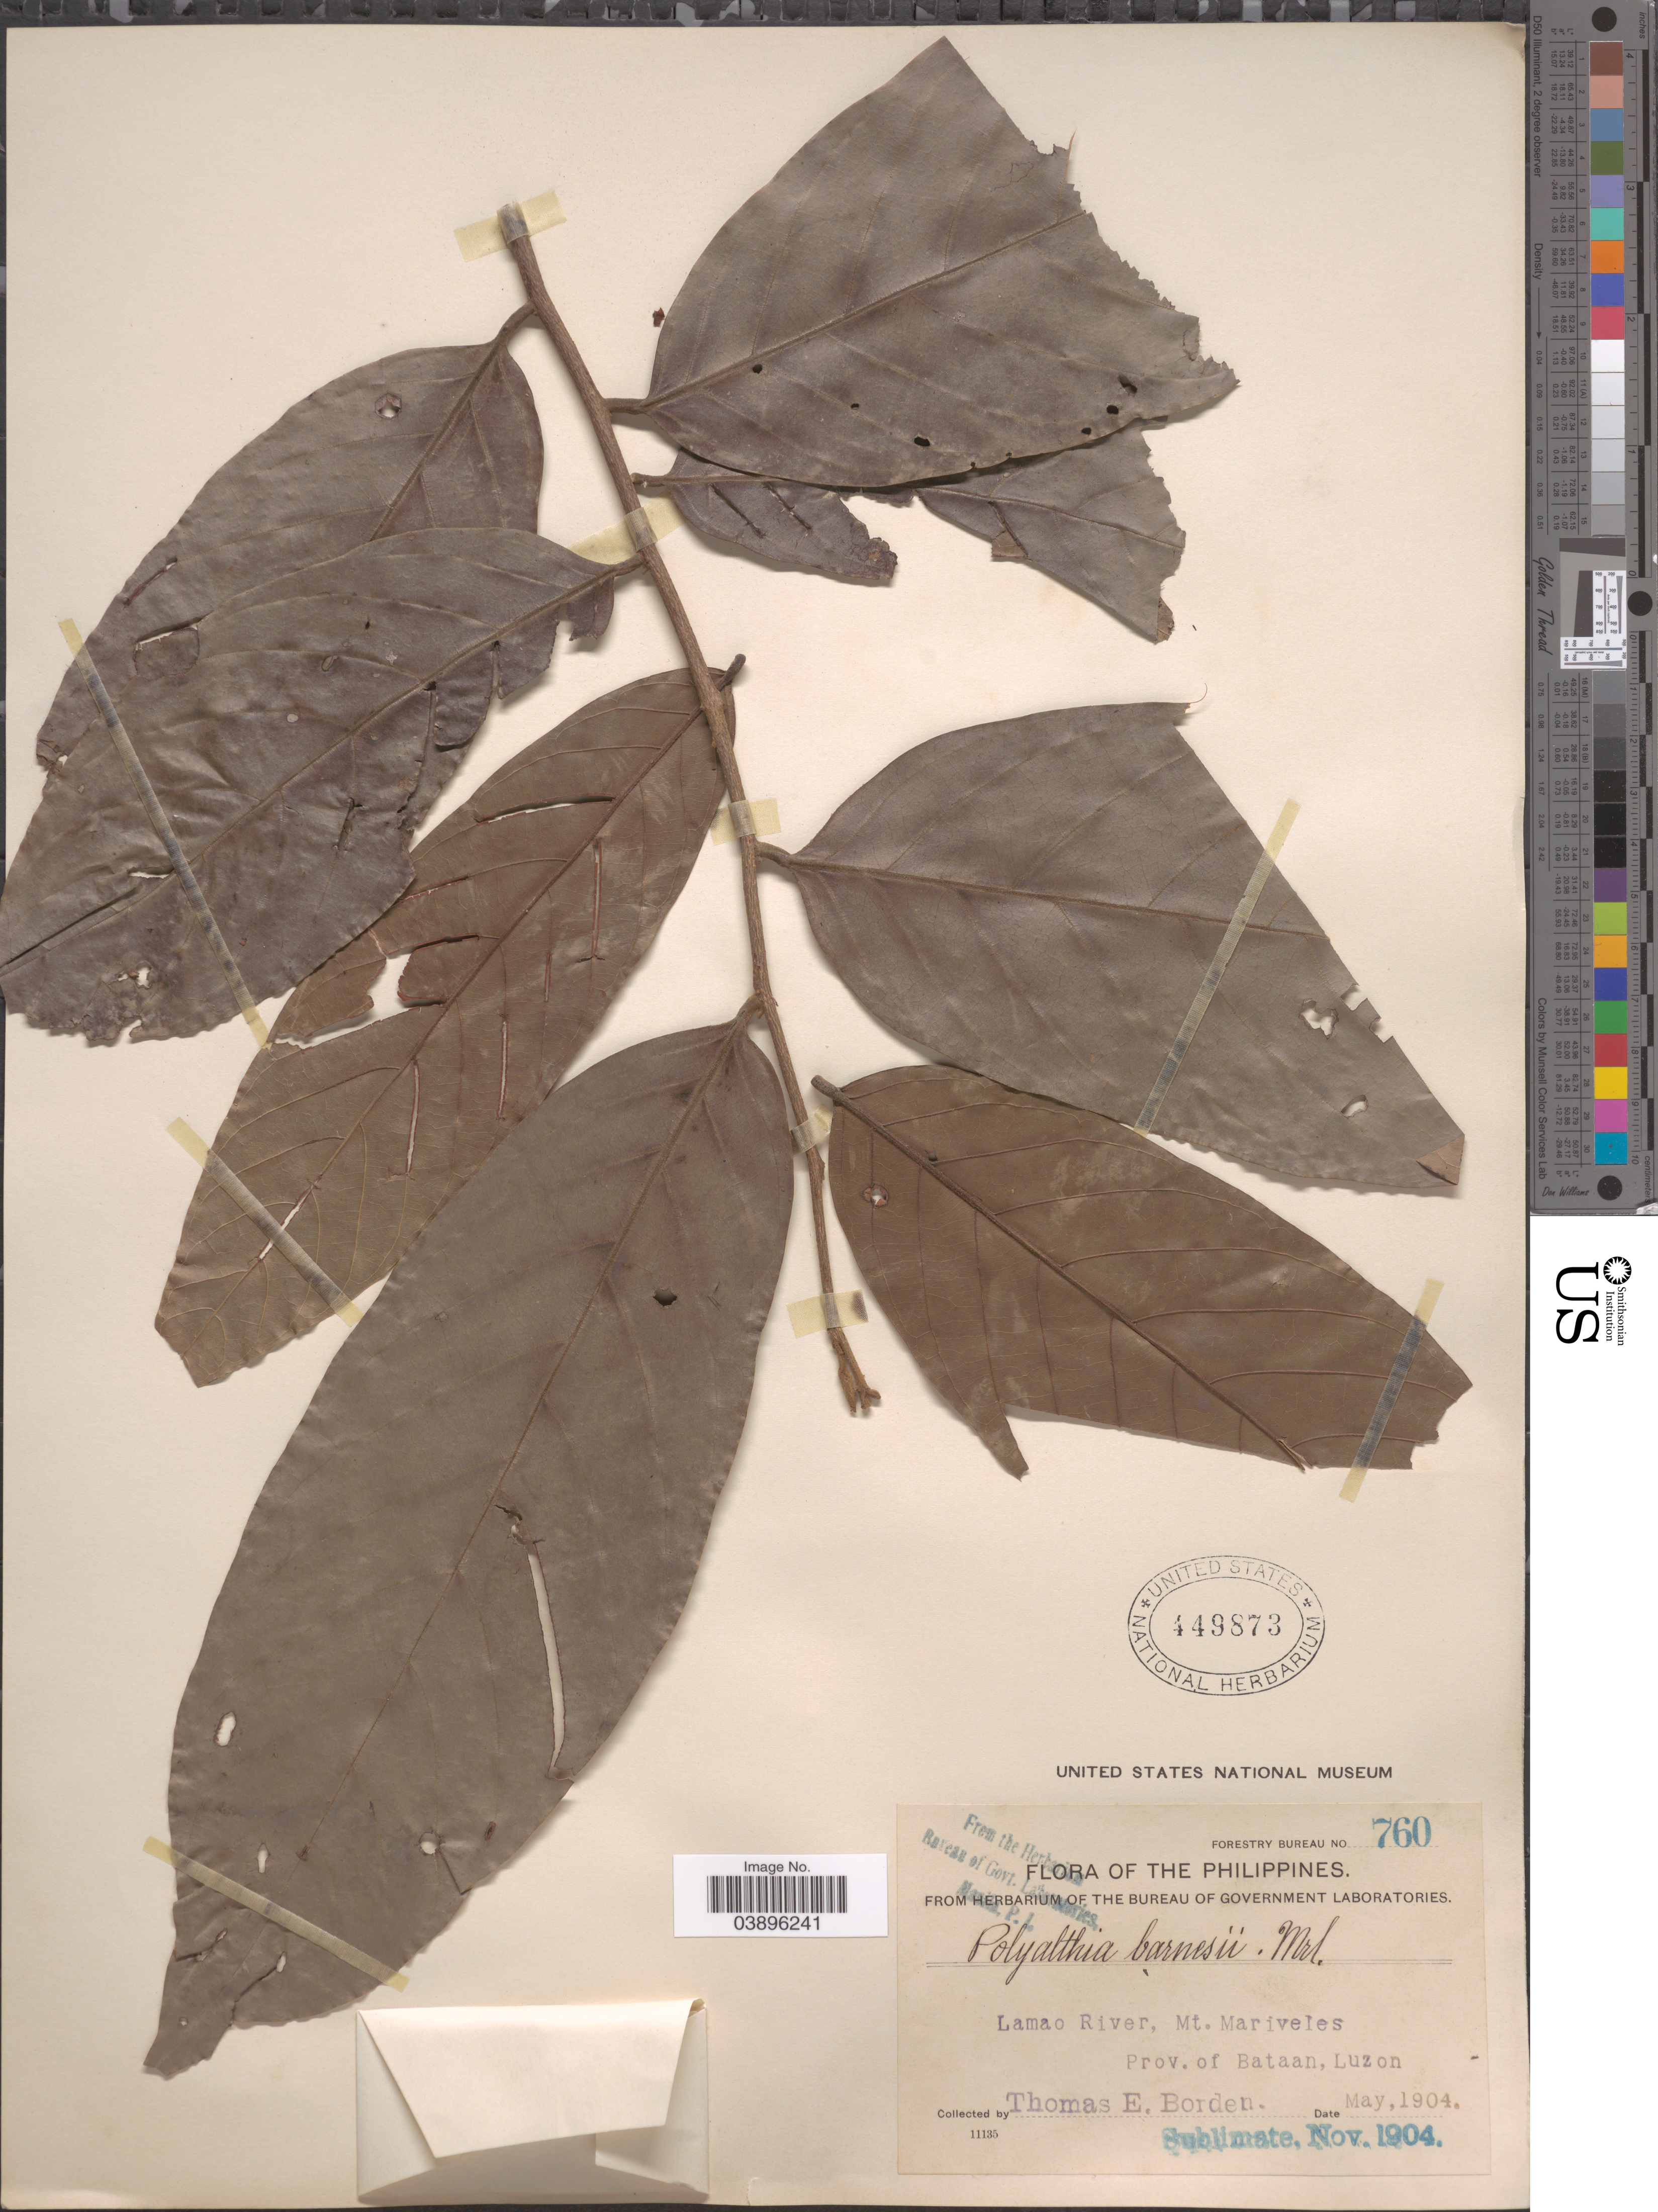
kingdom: Plantae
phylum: Tracheophyta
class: Magnoliopsida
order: Magnoliales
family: Annonaceae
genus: Polyalthia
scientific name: Polyalthia barnesii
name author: Merr.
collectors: T. E. Borden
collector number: Forestry Bureau 760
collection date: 1904-05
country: Philippines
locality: Lamao River, Mt. Mariveles. Prov. of Bataan, Luzon.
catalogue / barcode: US 449873